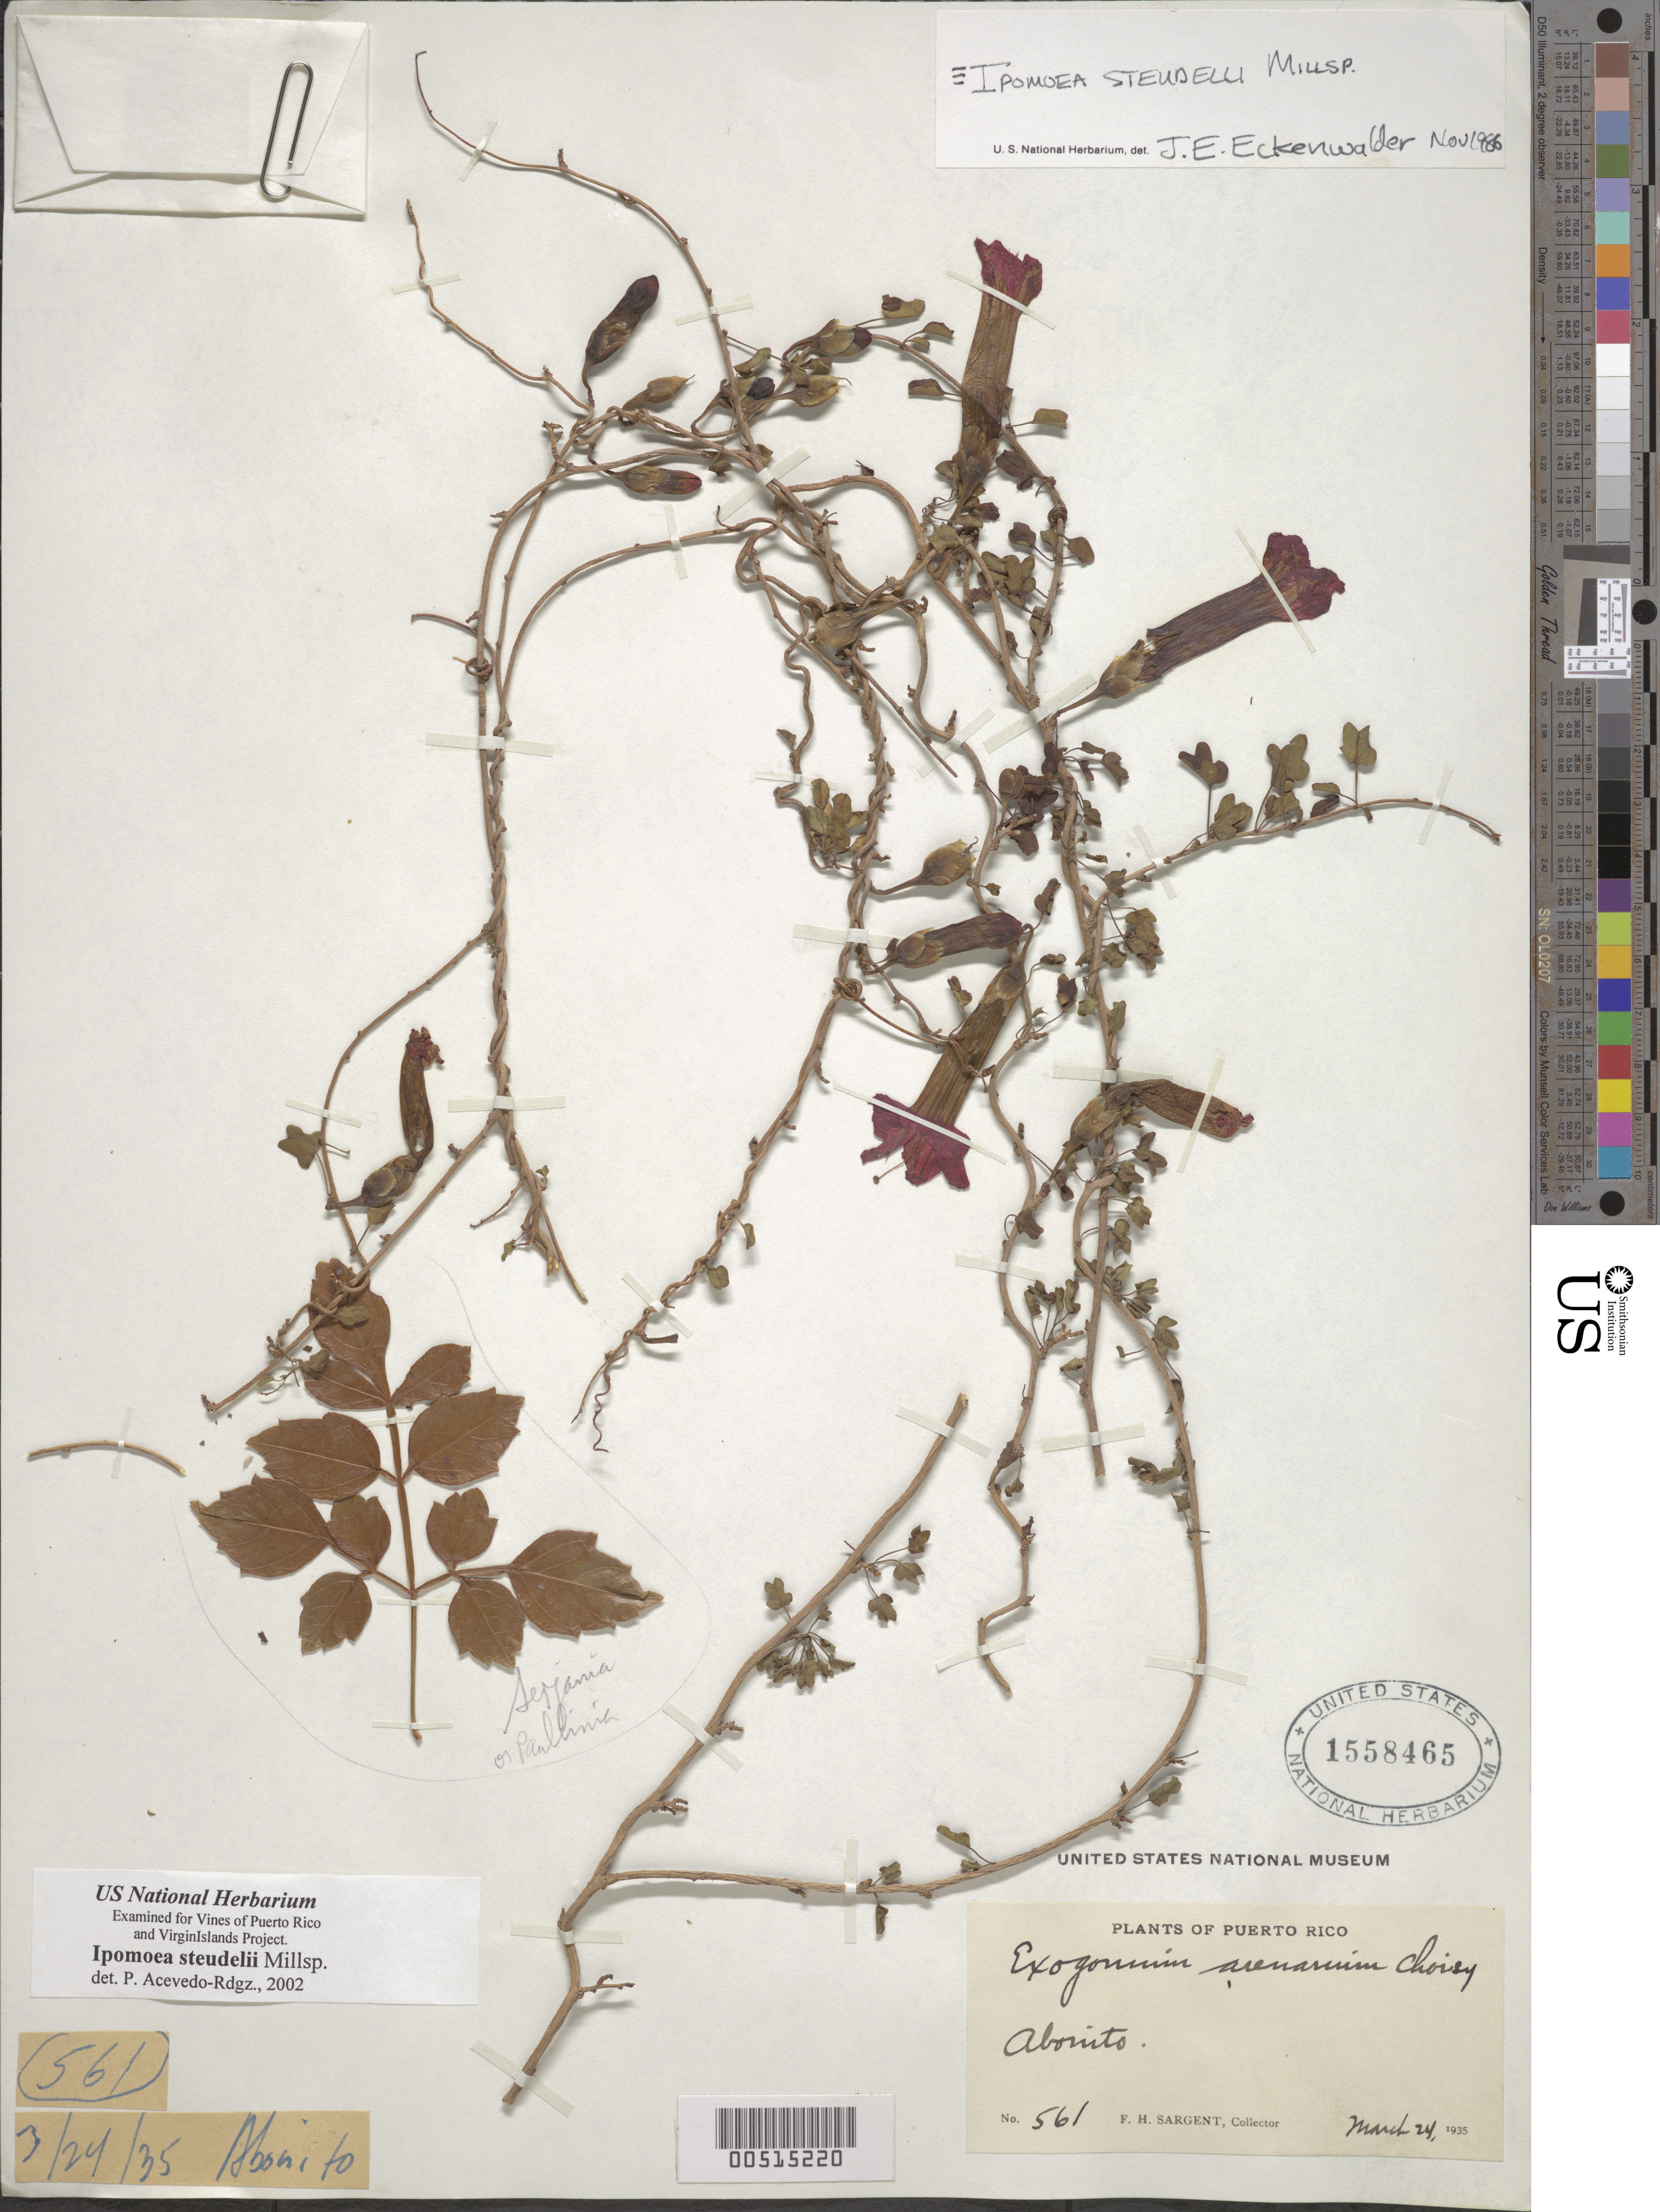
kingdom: Plantae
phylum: Tracheophyta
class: Magnoliopsida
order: Solanales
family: Convolvulaceae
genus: Ipomoea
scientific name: Ipomoea steudelii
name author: Millsp.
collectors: F. H. Sargent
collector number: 561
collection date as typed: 24 Mar 1935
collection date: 1935-03-24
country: Puerto Rico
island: Greater Antilles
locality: Aibonito.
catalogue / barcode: US 1558465